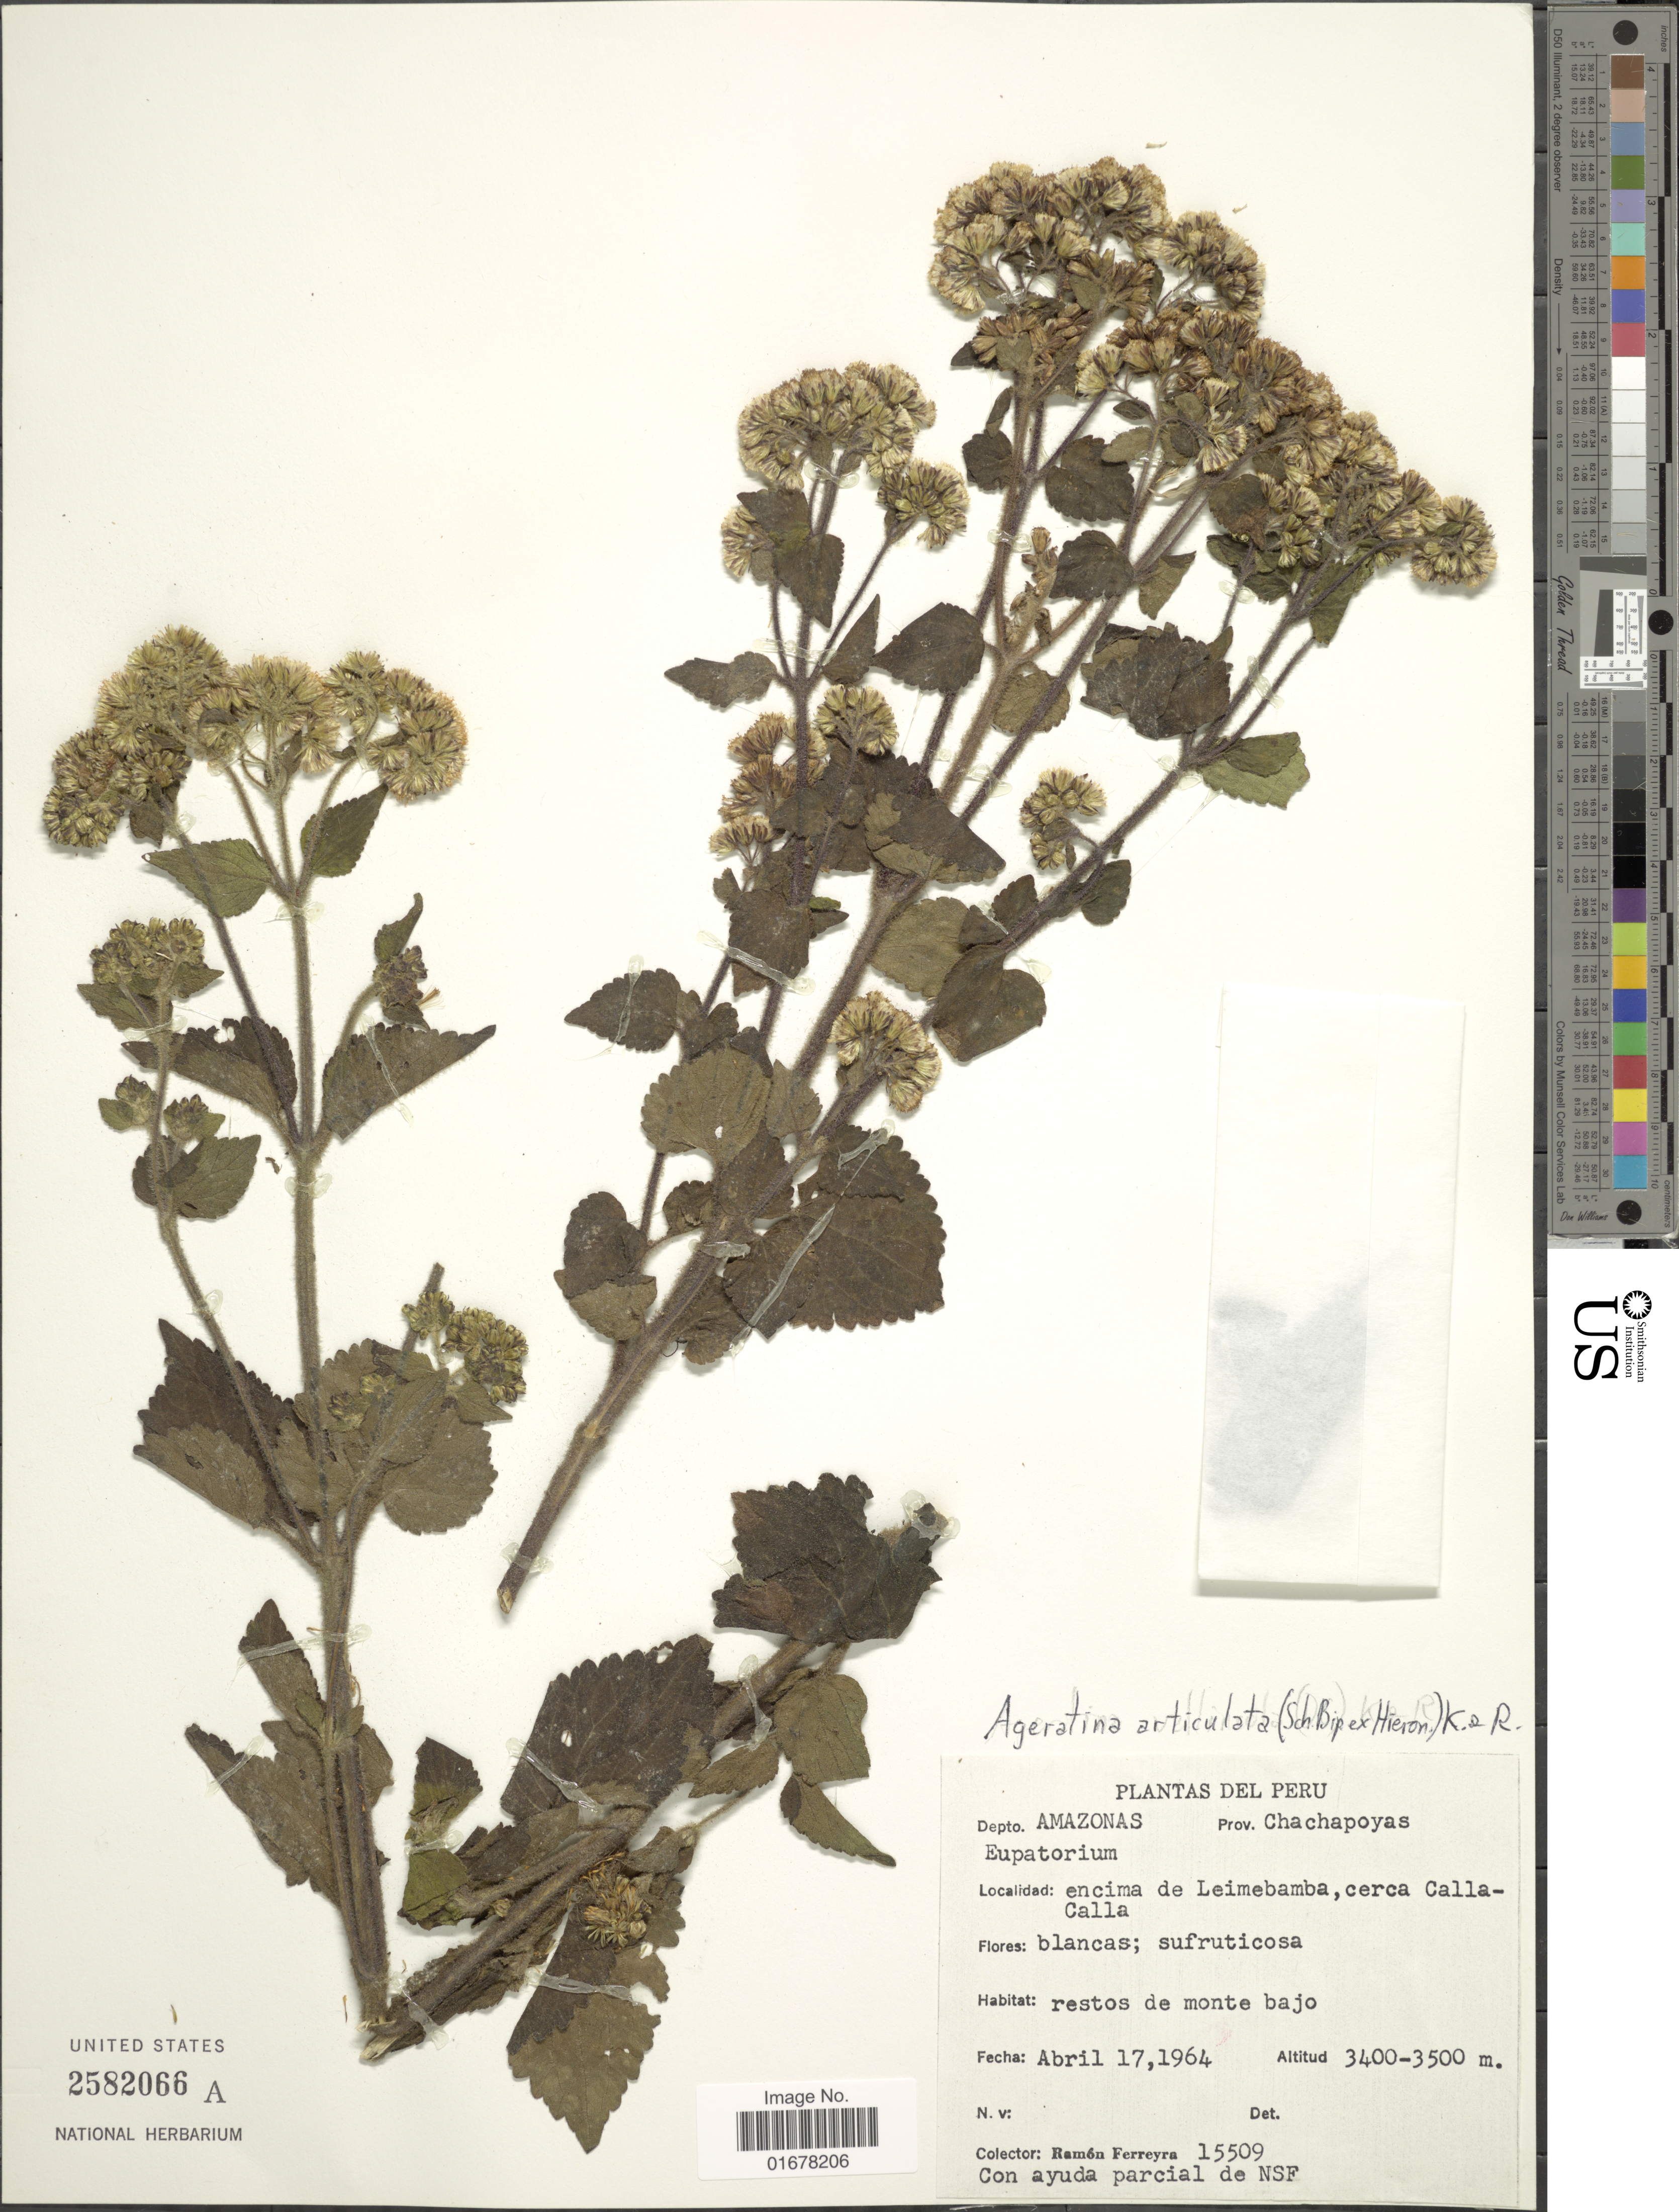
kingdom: Plantae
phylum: Tracheophyta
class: Magnoliopsida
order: Asterales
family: Asteraceae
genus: Ageratina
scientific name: Ageratina articulata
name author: (Sch. Bip. ex Hieron.) R.M. King & H. Rob.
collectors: R. A. Ferreyra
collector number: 15509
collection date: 1964-04-17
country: Peru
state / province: Amazonas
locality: Depto. Amazonas, Prov. Chachapoyas, Encima de Leimebamba, cerca Calla-Calla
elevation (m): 3400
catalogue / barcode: US 2582066A